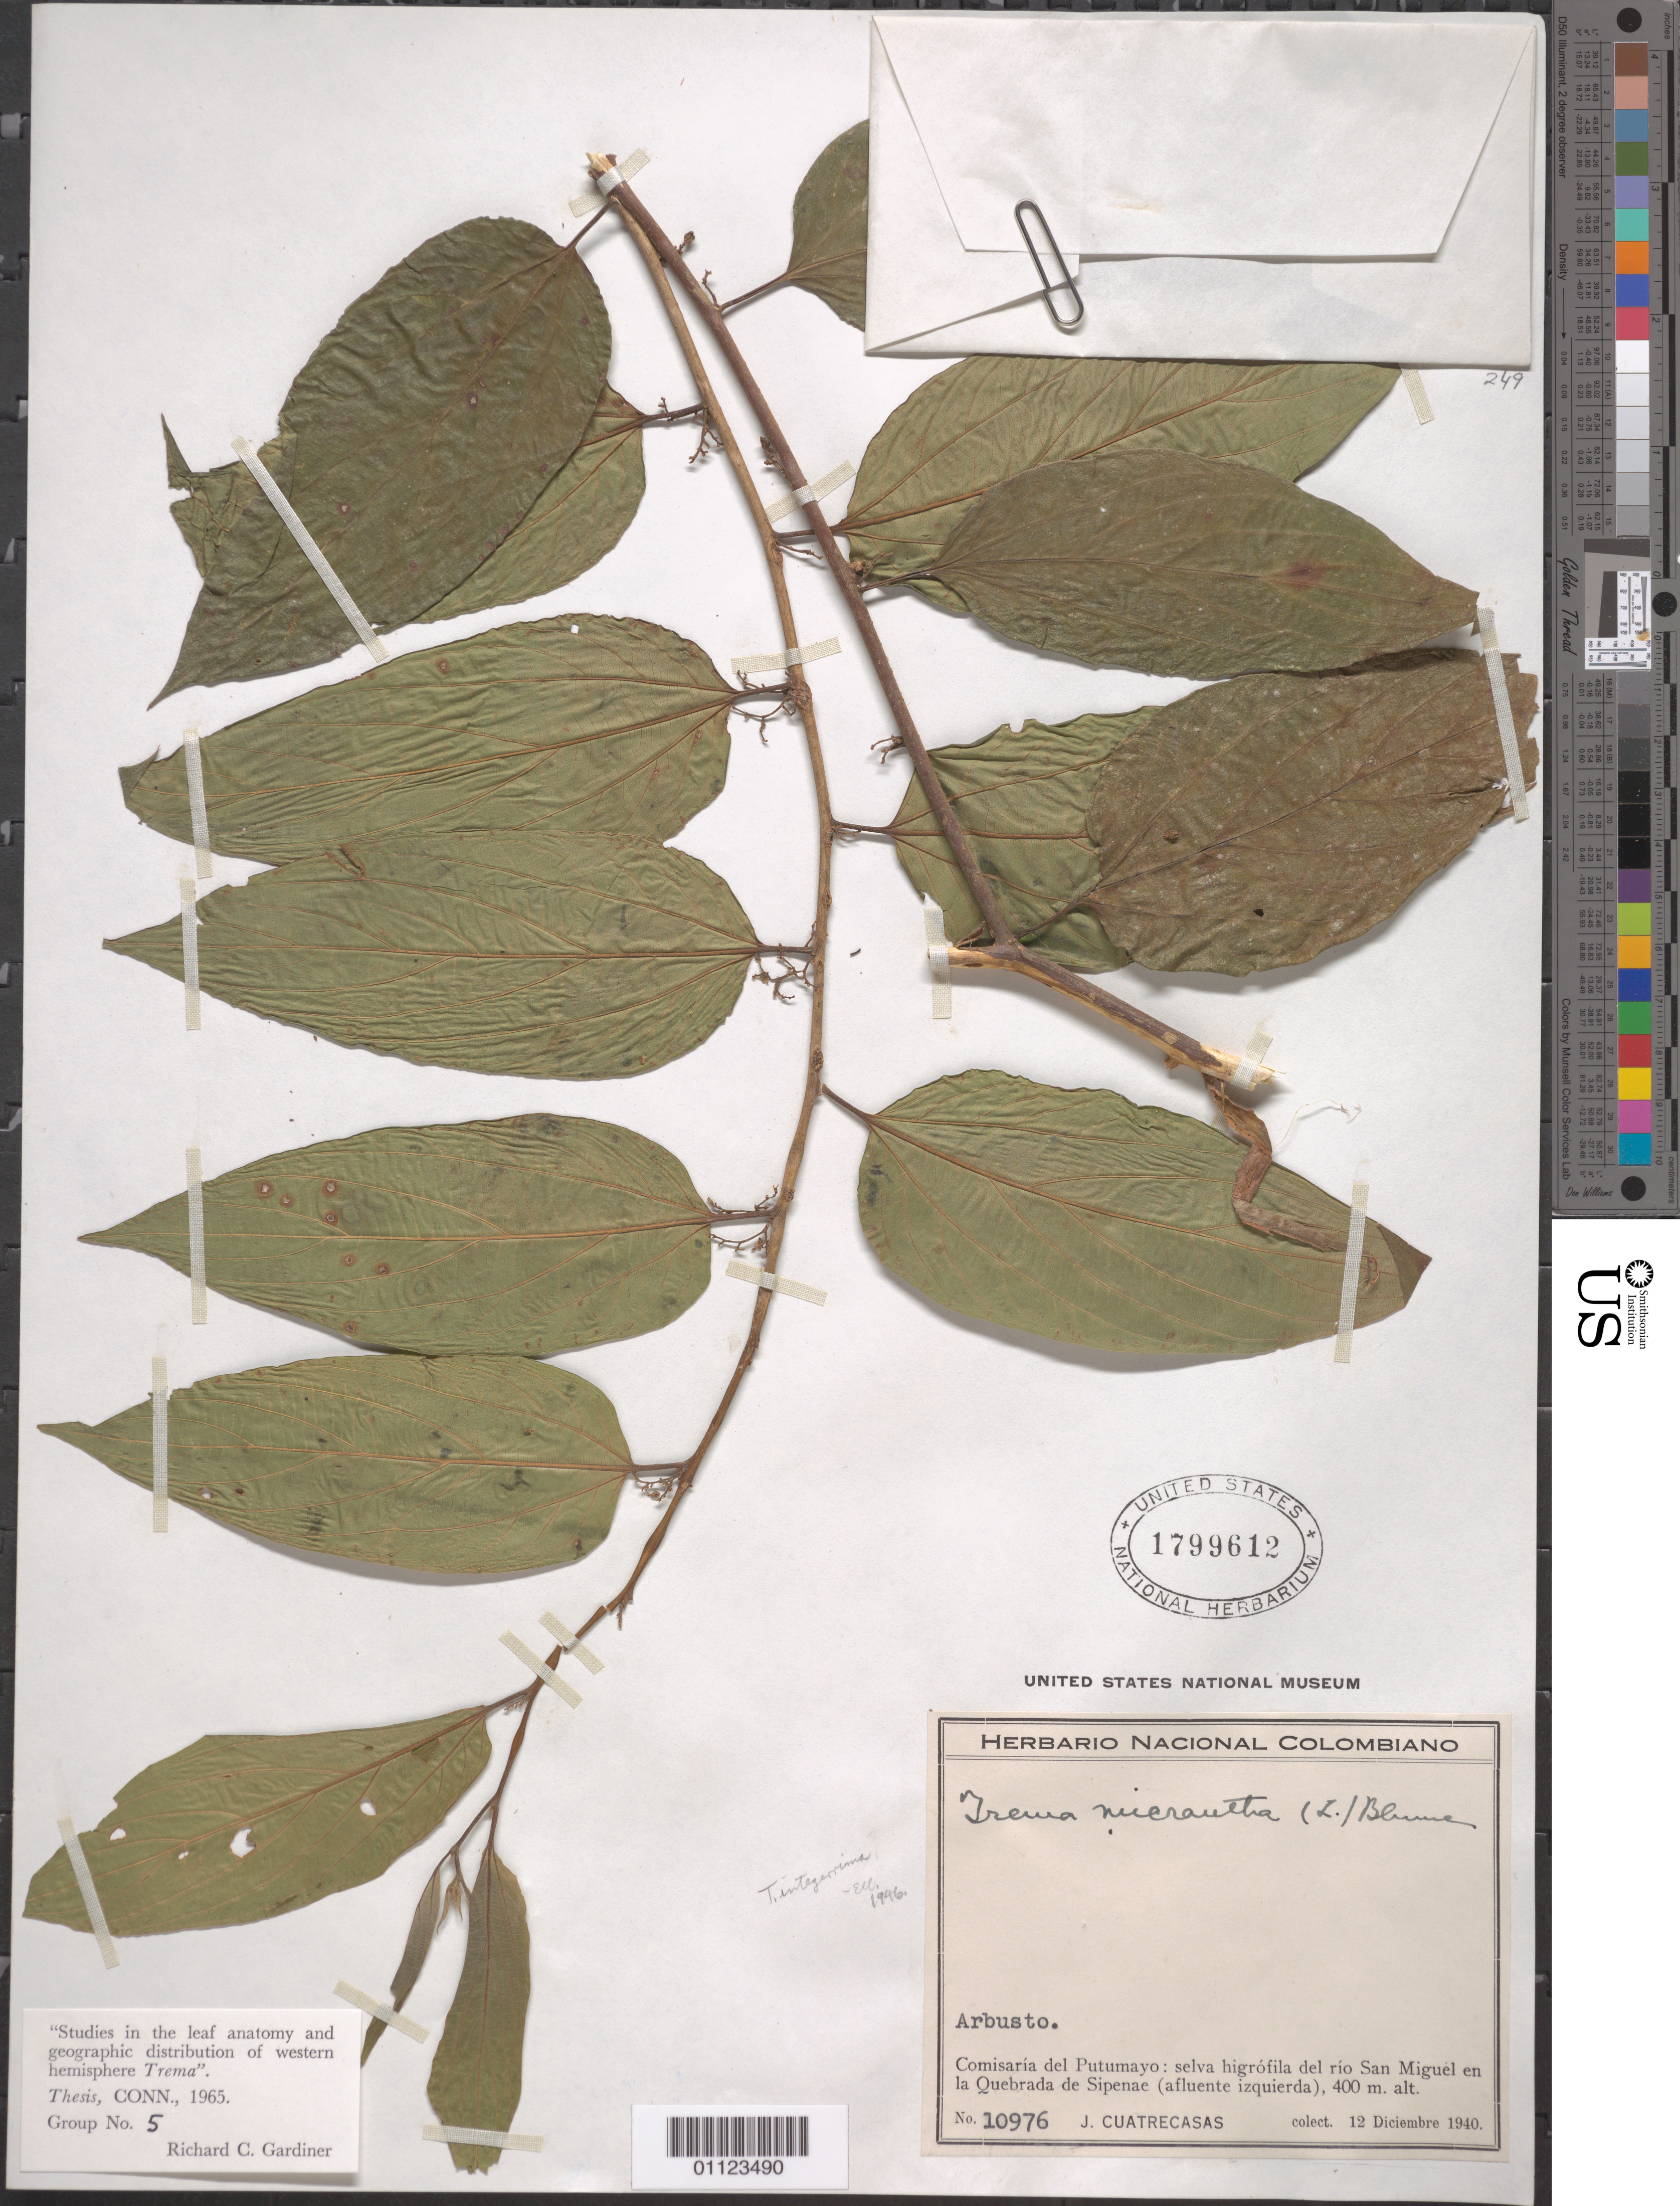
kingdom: Plantae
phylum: Tracheophyta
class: Magnoliopsida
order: Rosales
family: Cannabaceae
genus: Trema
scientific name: Trema micranthum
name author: (L.) Blume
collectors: J. Cuatrecasas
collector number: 10976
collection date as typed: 12 Dec 1940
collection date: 1940-12-12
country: Colombia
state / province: Putumayo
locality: selva higrófila del Río Sal Miguel en la Quebrada de Sipenae (afluente Izquierda)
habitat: Selva higrofila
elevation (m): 400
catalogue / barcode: US 1799612